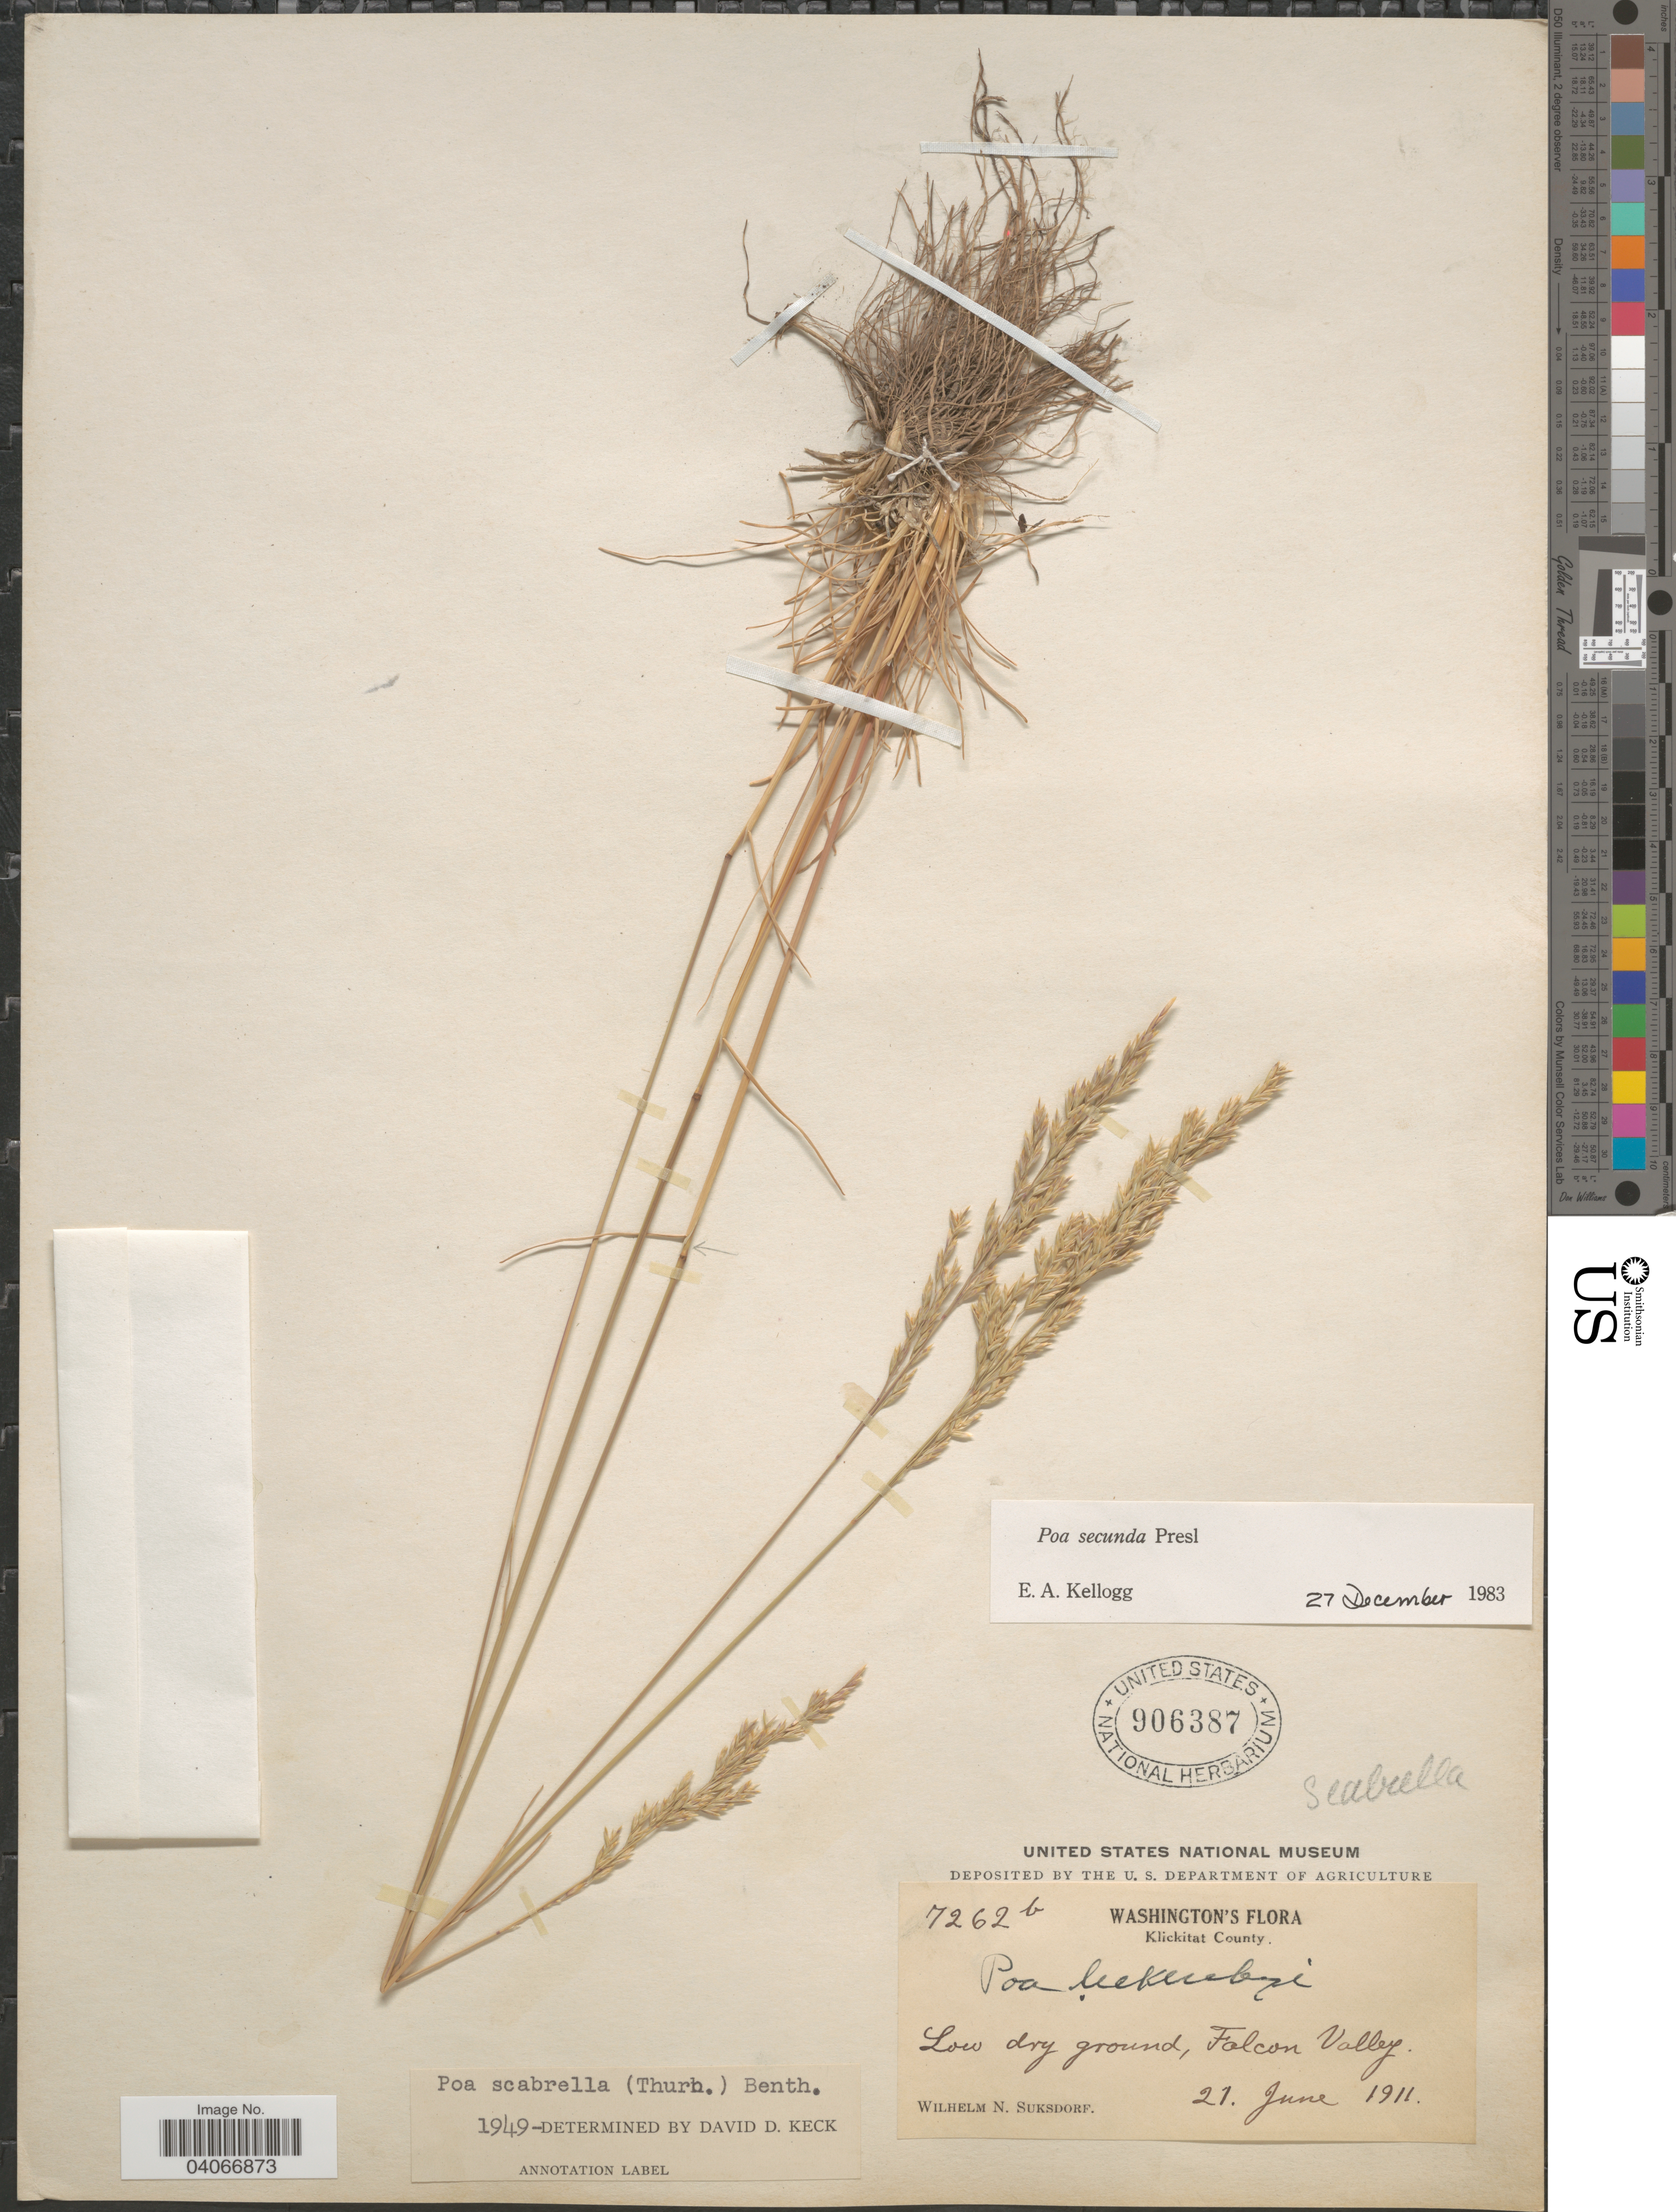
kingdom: Plantae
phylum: Tracheophyta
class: Liliopsida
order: Poales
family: Poaceae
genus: Poa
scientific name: Poa secunda subsp. secunda var. scabrella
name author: (Thurb.) Soreng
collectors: W. N. Suksdorf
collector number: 7262b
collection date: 1911-06-21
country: United States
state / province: Washington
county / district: Klickitat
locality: Klickitat County. Low dry ground, Falcon Valley.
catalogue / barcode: US 906387